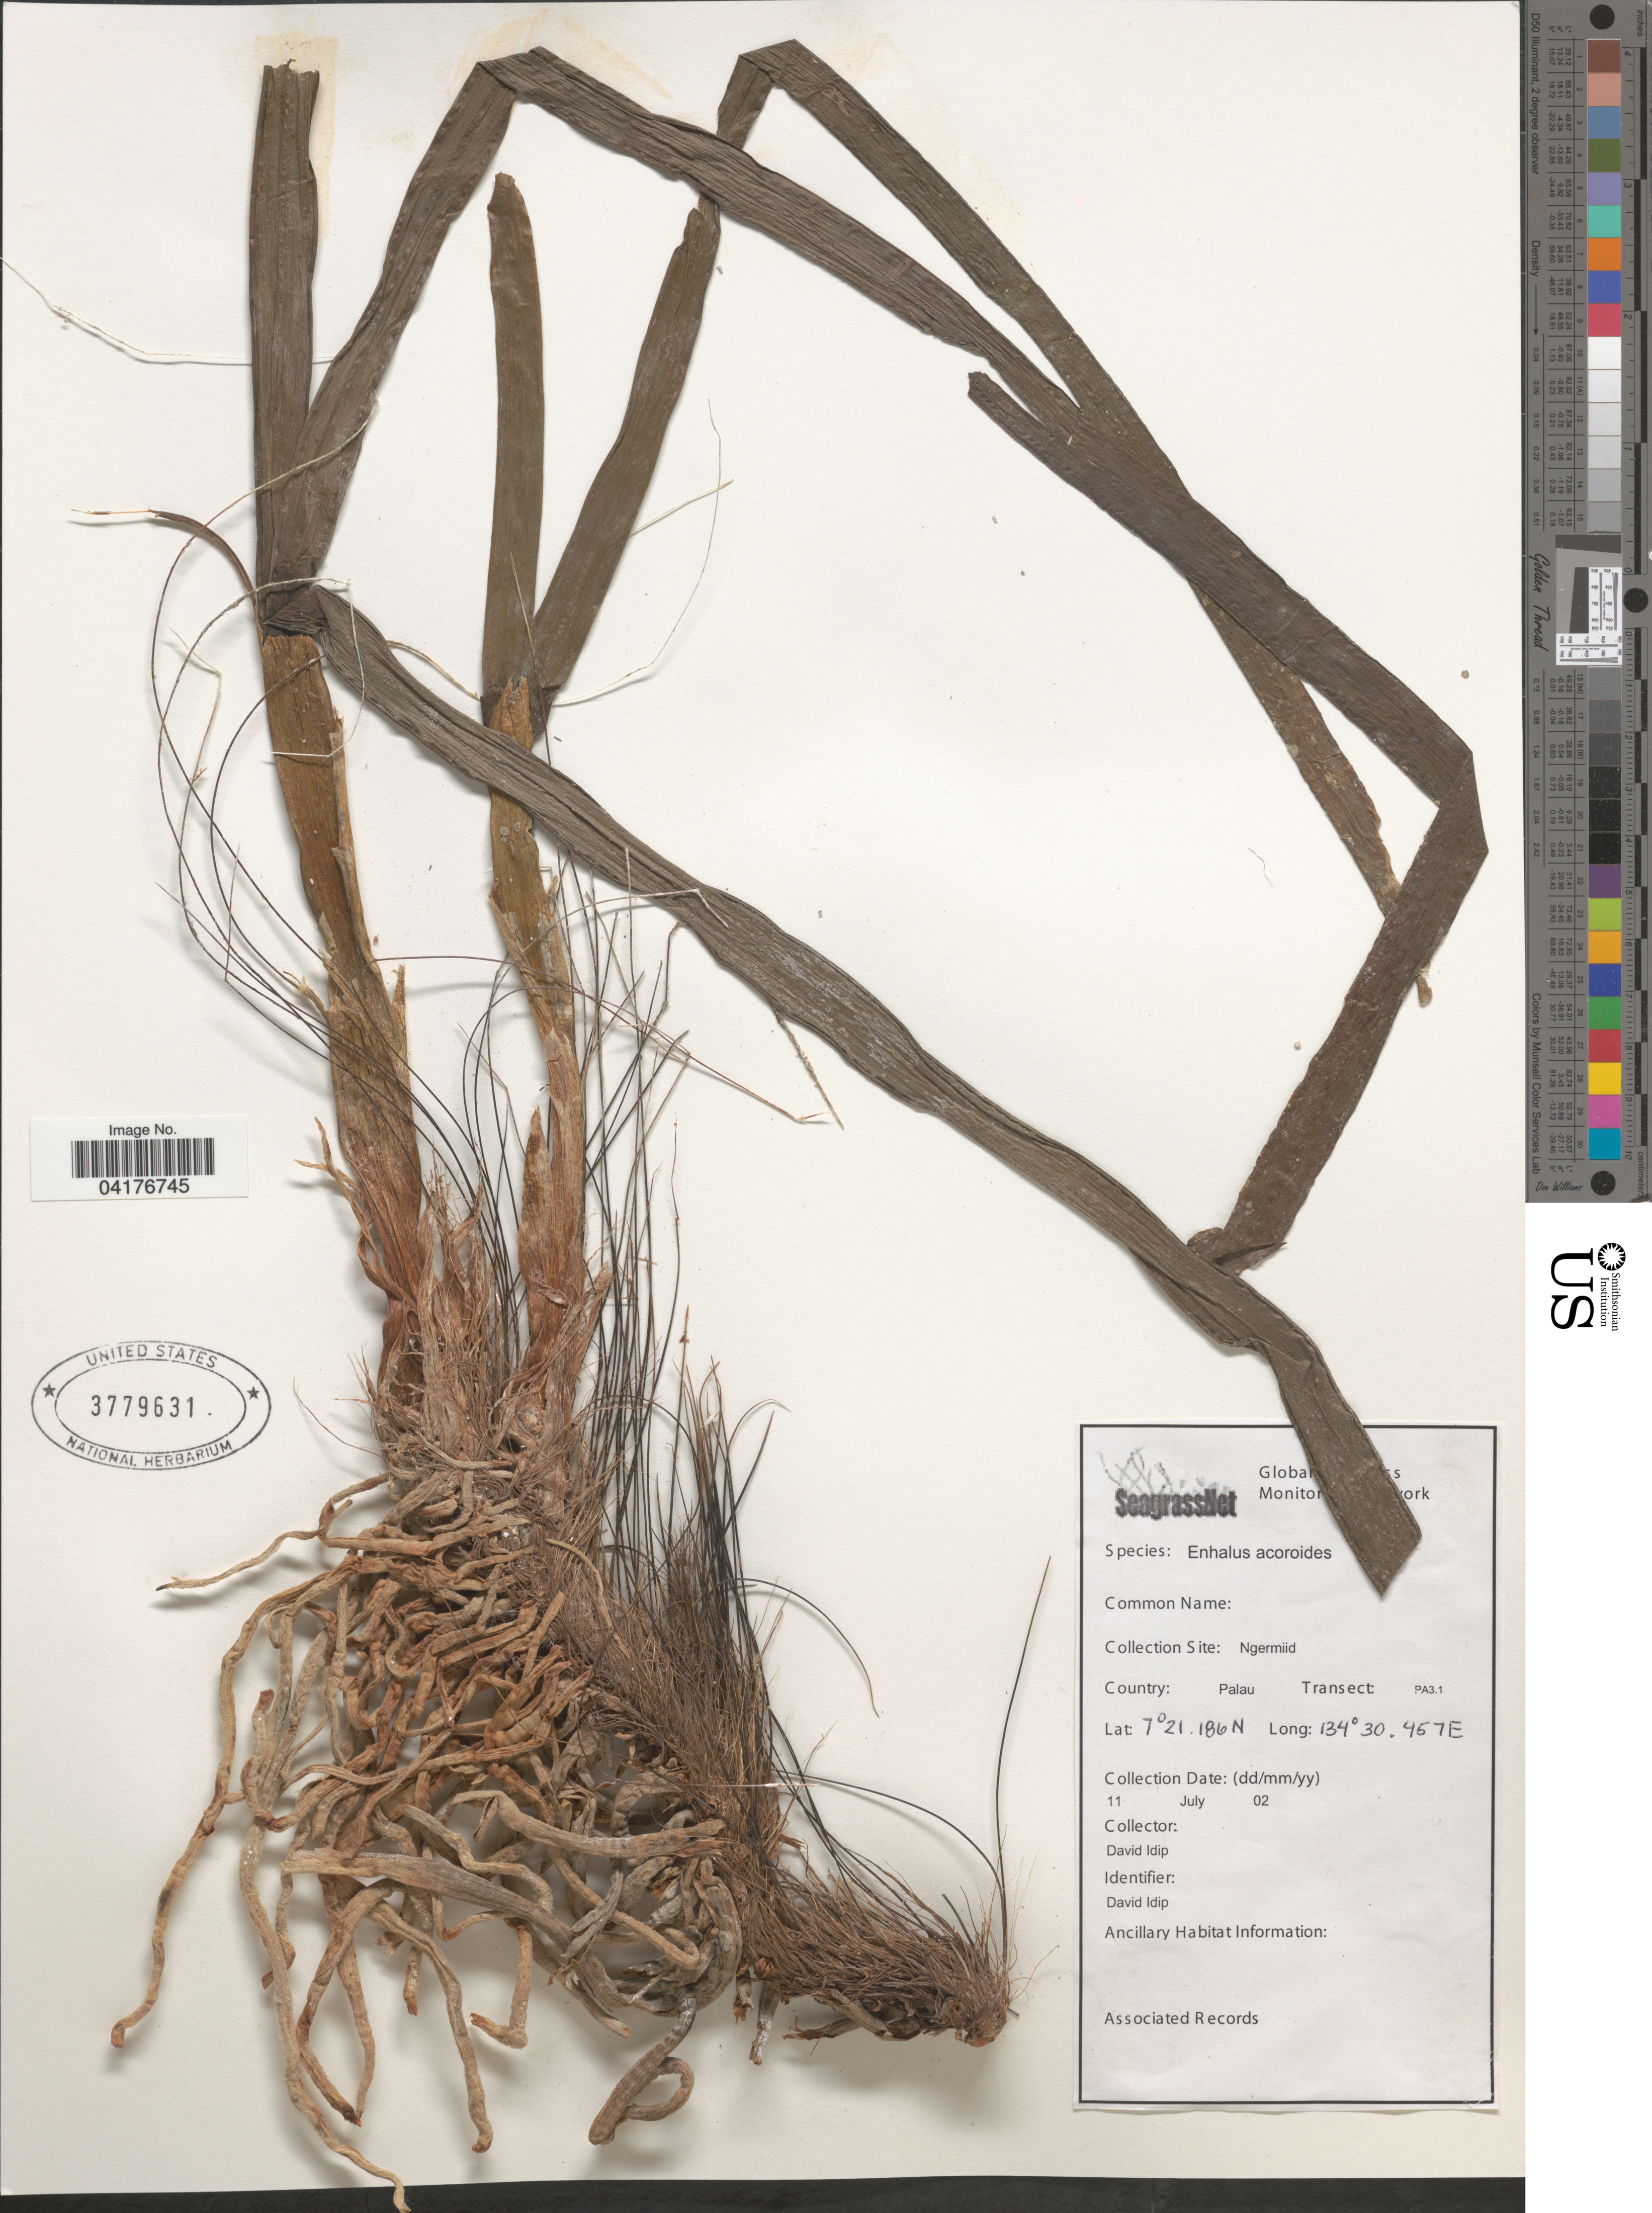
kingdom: Plantae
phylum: Tracheophyta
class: Liliopsida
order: Alismatales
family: Hydrocharitaceae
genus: Enhalus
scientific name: Enhalus acoroides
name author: (L. f.) Royle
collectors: D. Idip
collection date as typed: Transcribed d/m/y: 11/7/2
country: Palau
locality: Ngermiid. Palau. Transect: PA3.1.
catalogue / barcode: US 3779631